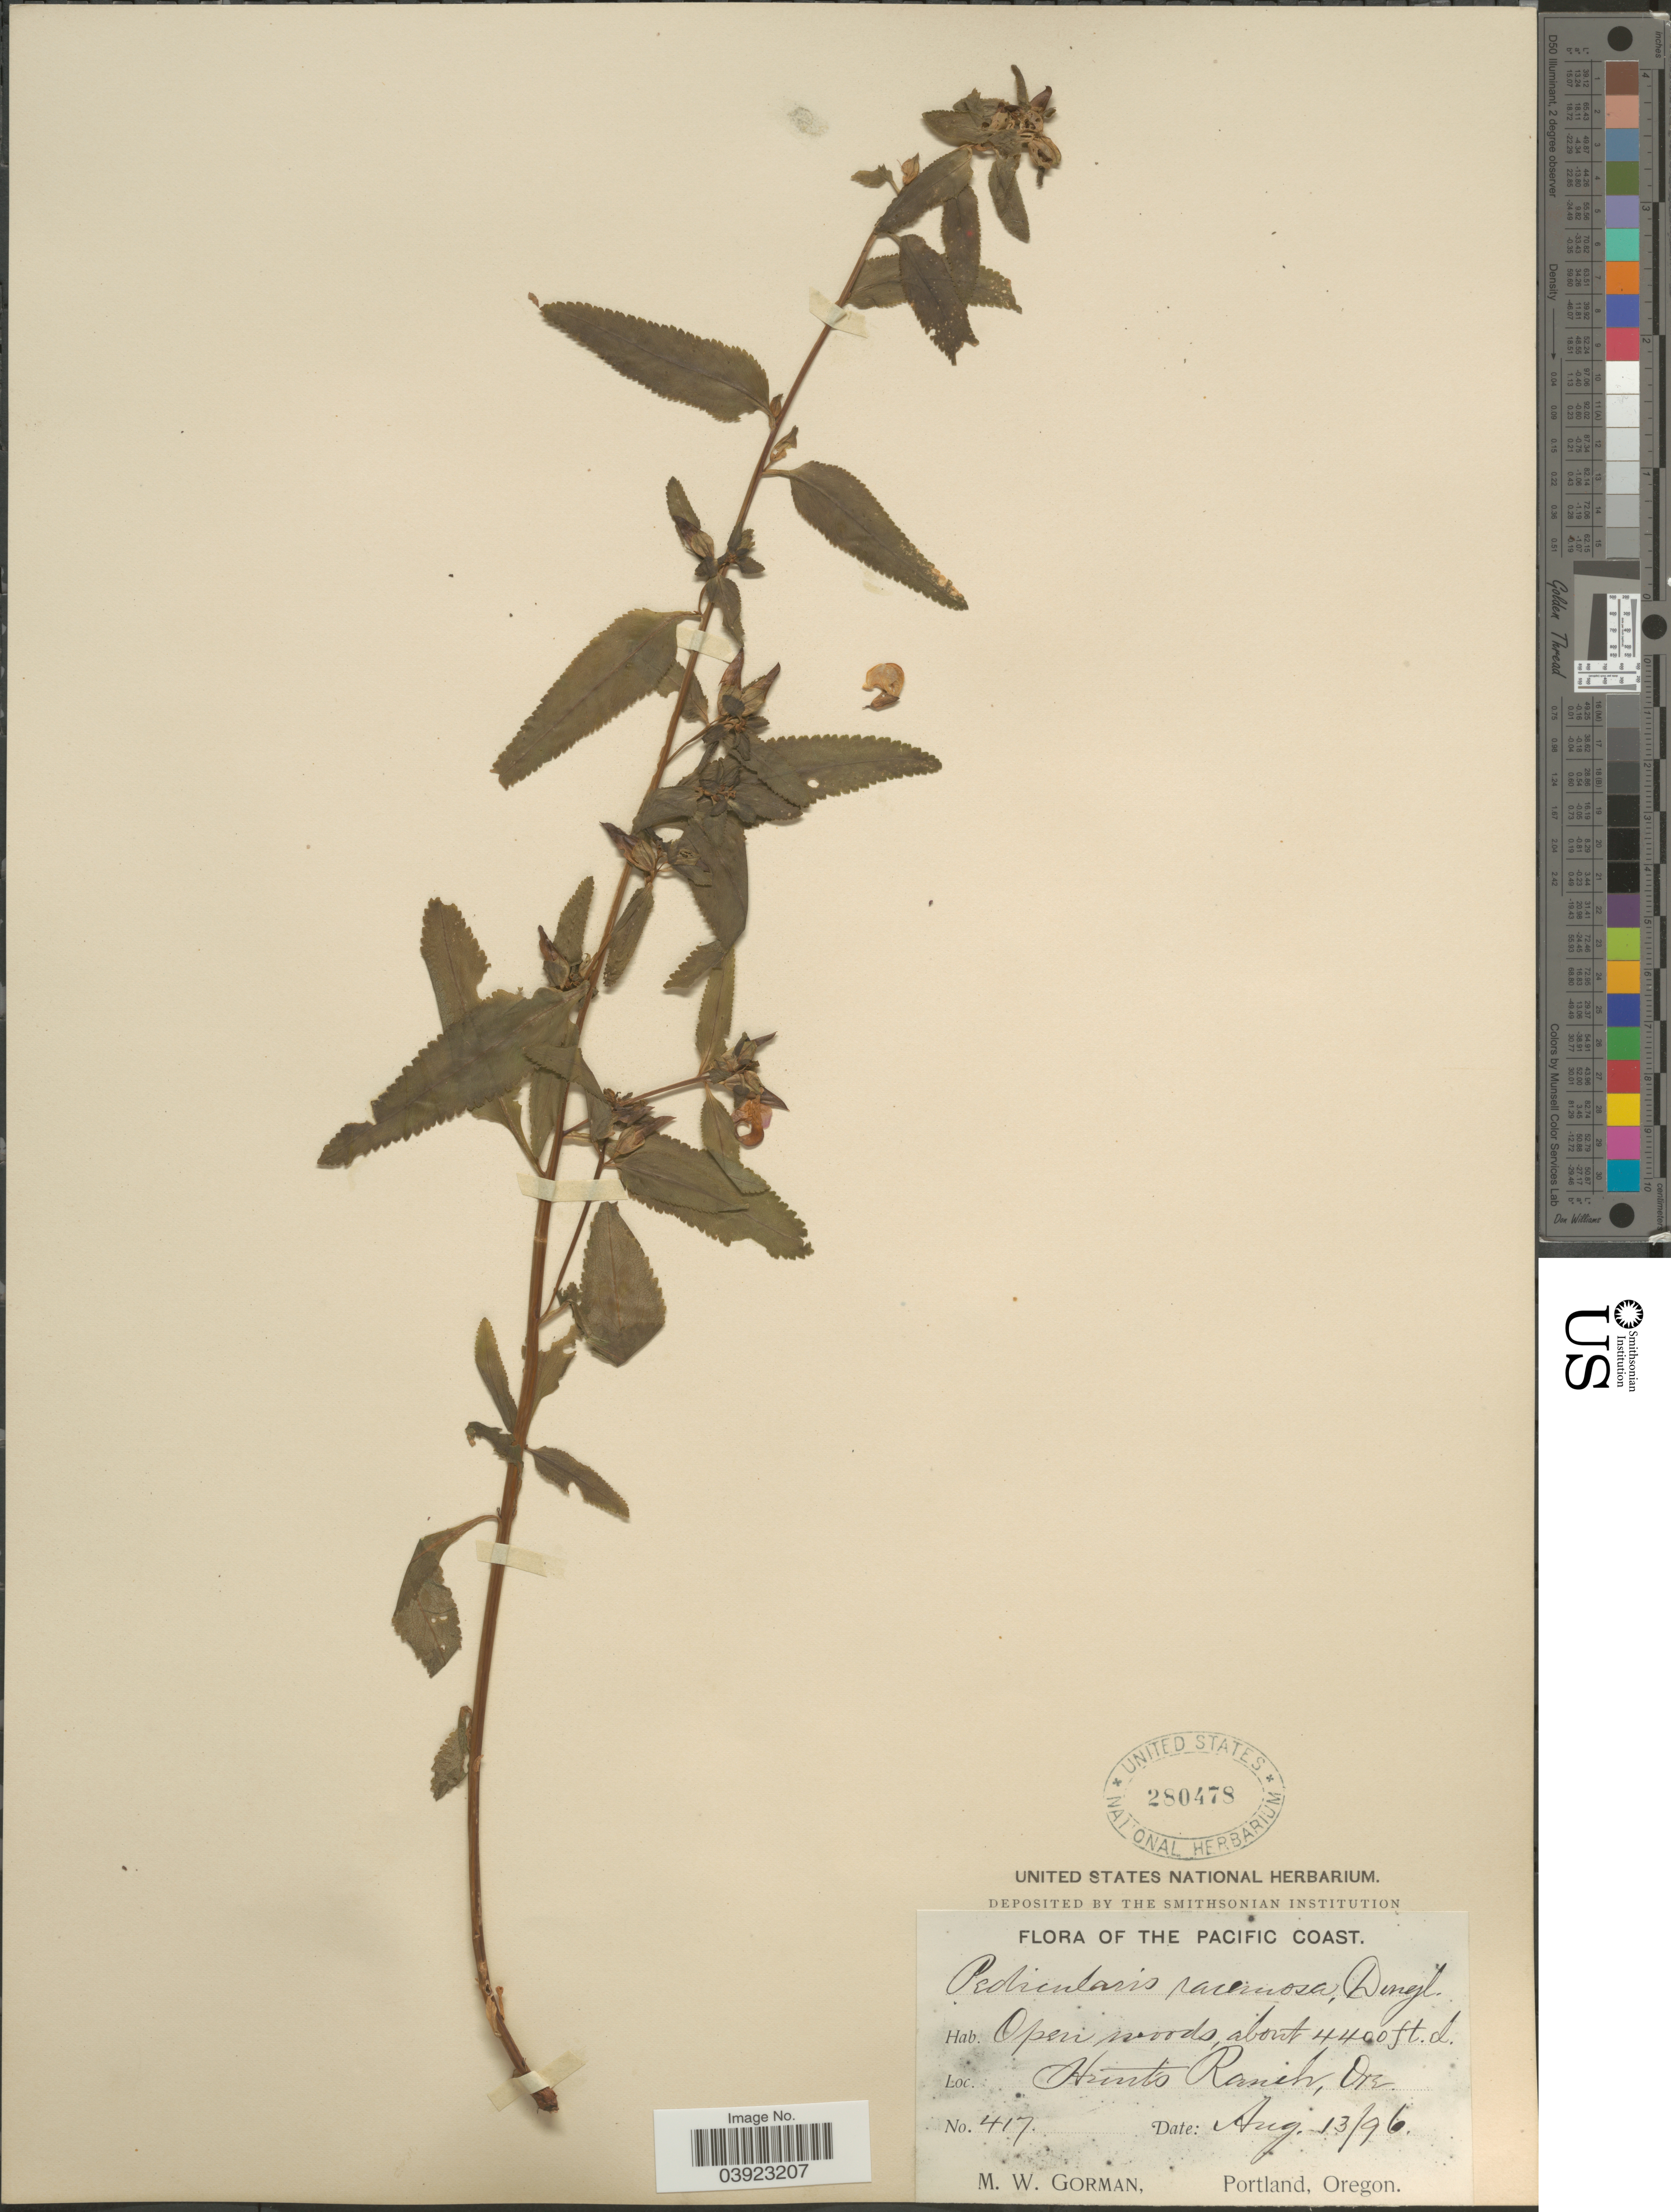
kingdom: Plantae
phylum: Tracheophyta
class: Magnoliopsida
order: Lamiales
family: Orobanchaceae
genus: Pedicularis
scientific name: Pedicularis racemosa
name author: Douglas ex Benth.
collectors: M. W. Gorman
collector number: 417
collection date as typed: Transcribed d/m/y: 13/8/96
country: United States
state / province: Oregon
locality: Pacific Coast. Hunt's Ranch.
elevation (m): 1341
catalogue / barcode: US 280478